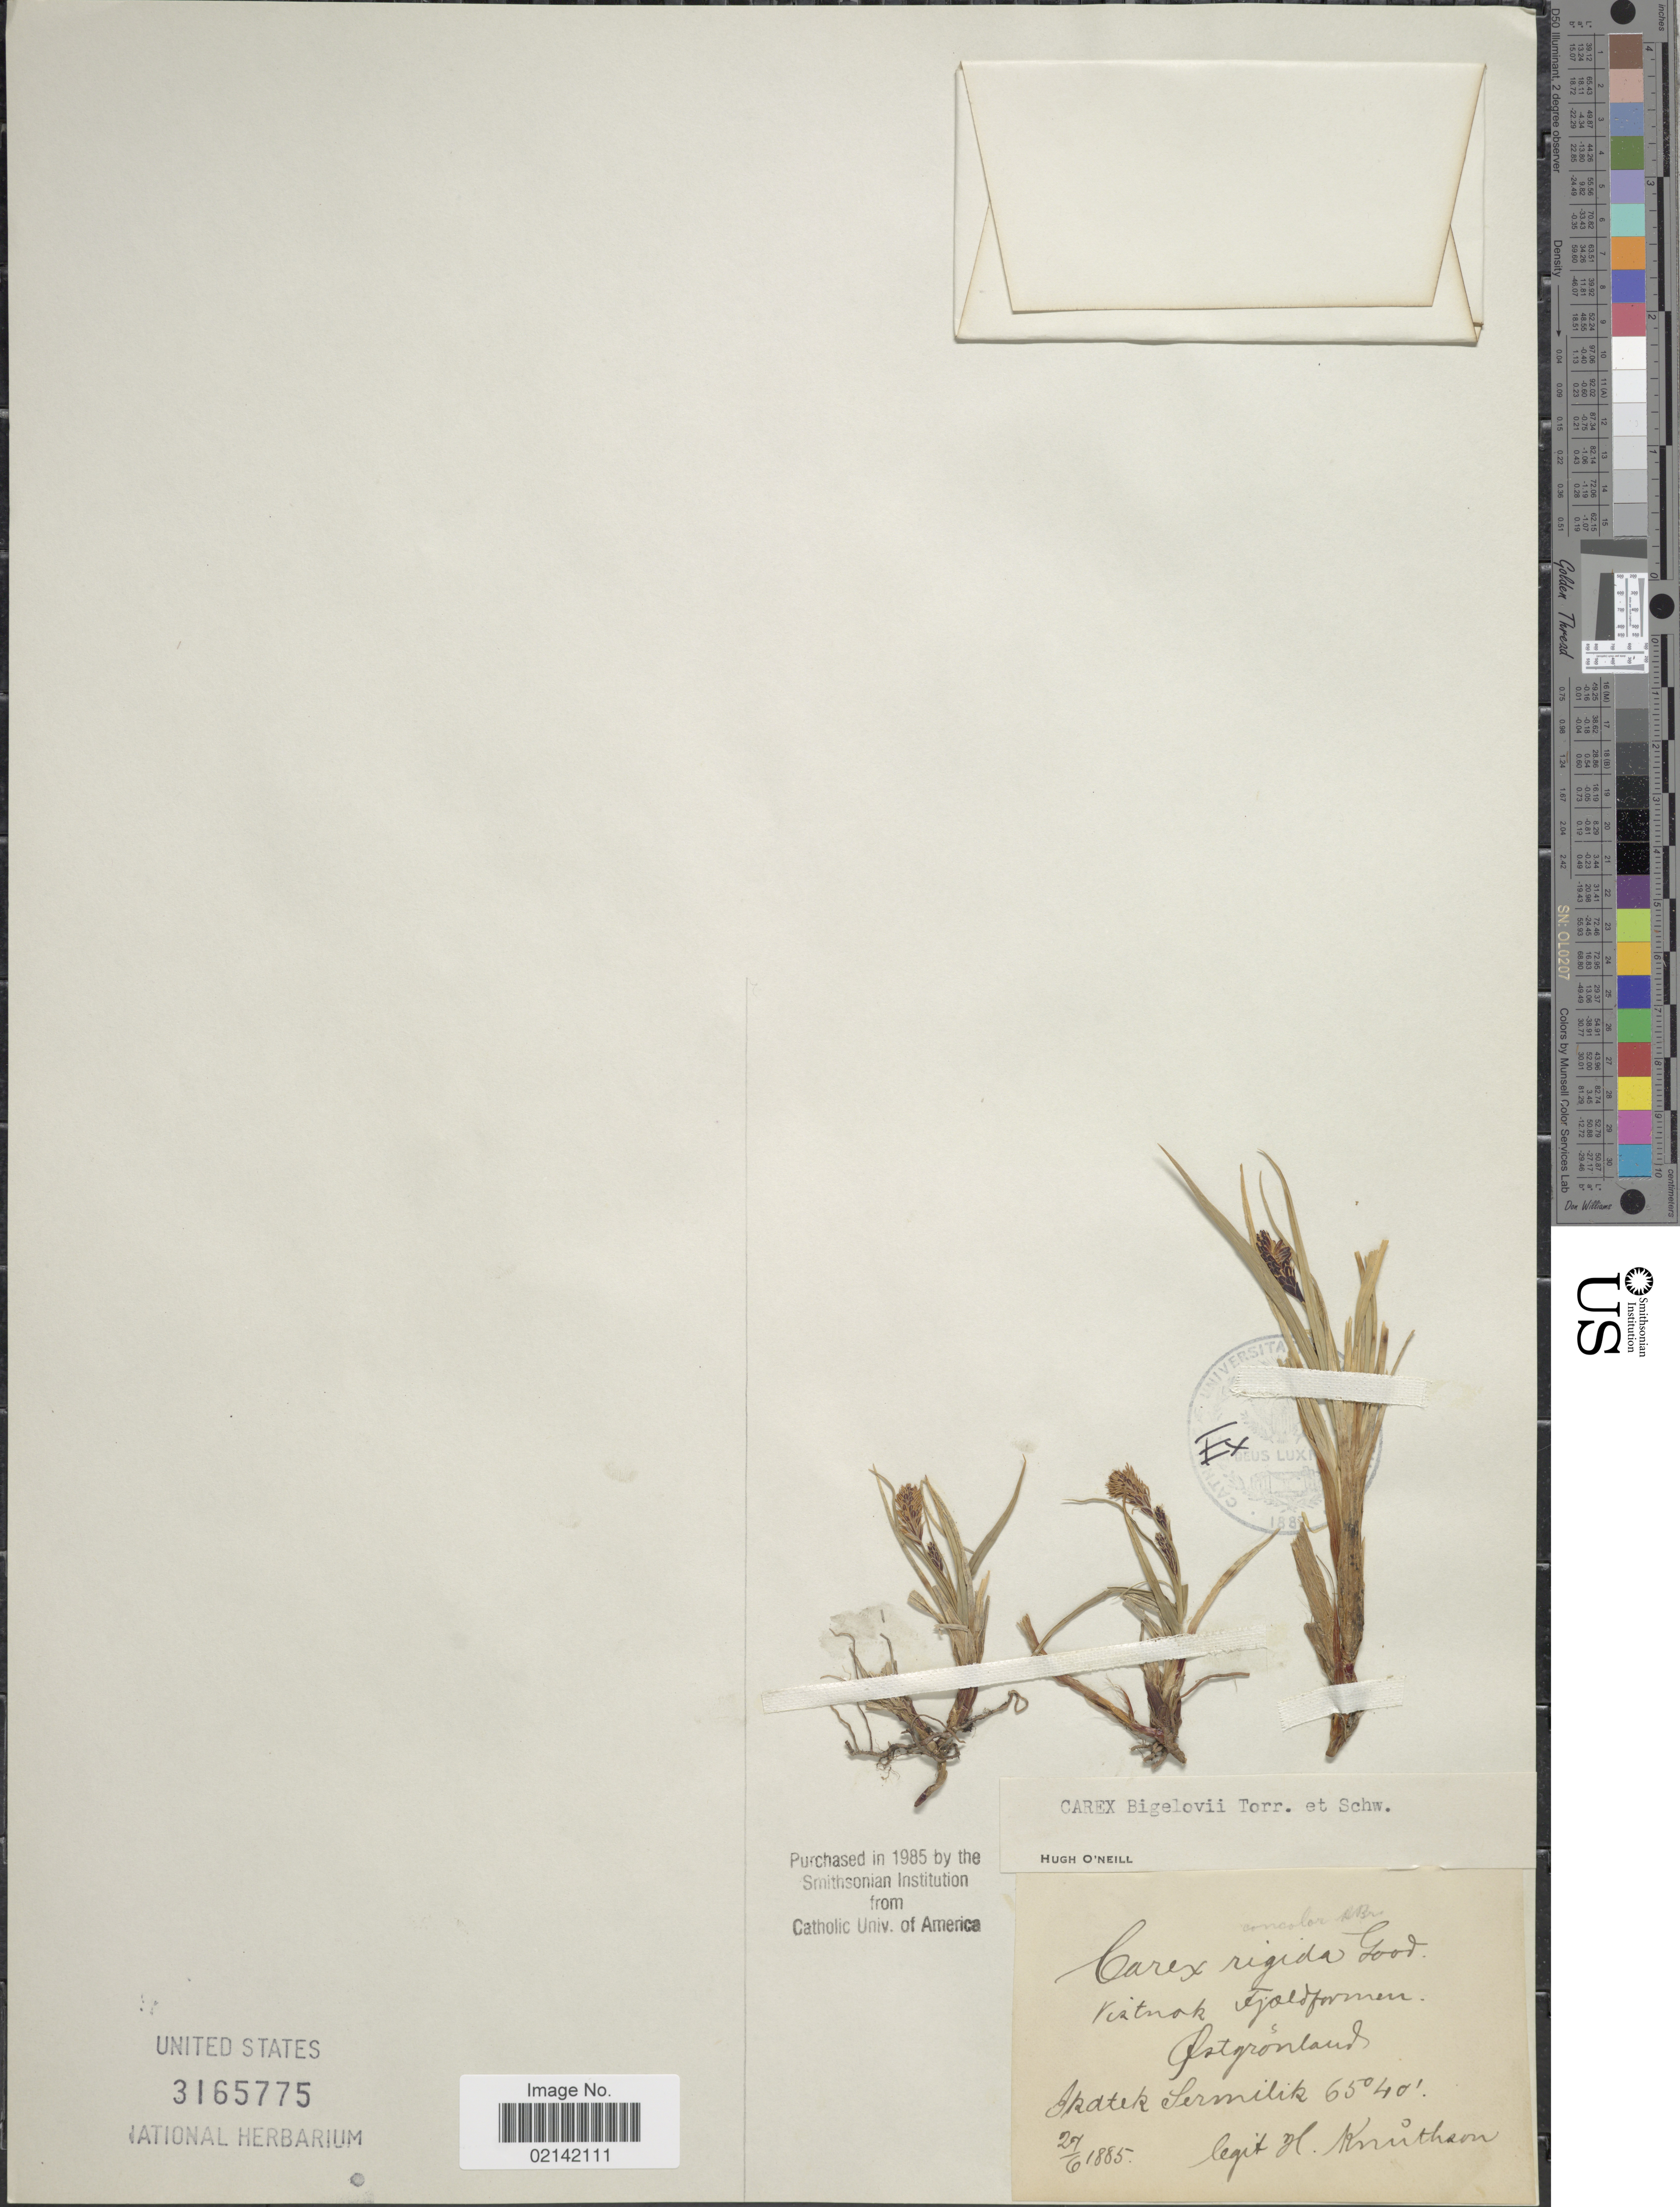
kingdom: Plantae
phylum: Tracheophyta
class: Liliopsida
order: Poales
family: Cyperaceae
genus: Carex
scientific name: Carex bigelowii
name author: Torr. ex Schwein.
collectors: Knuthson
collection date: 1885-06-27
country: Greenland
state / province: Sermersooq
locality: Vistnok Fjoldformen, Ostgronland, Ikatek Sermilik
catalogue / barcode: US 3165775